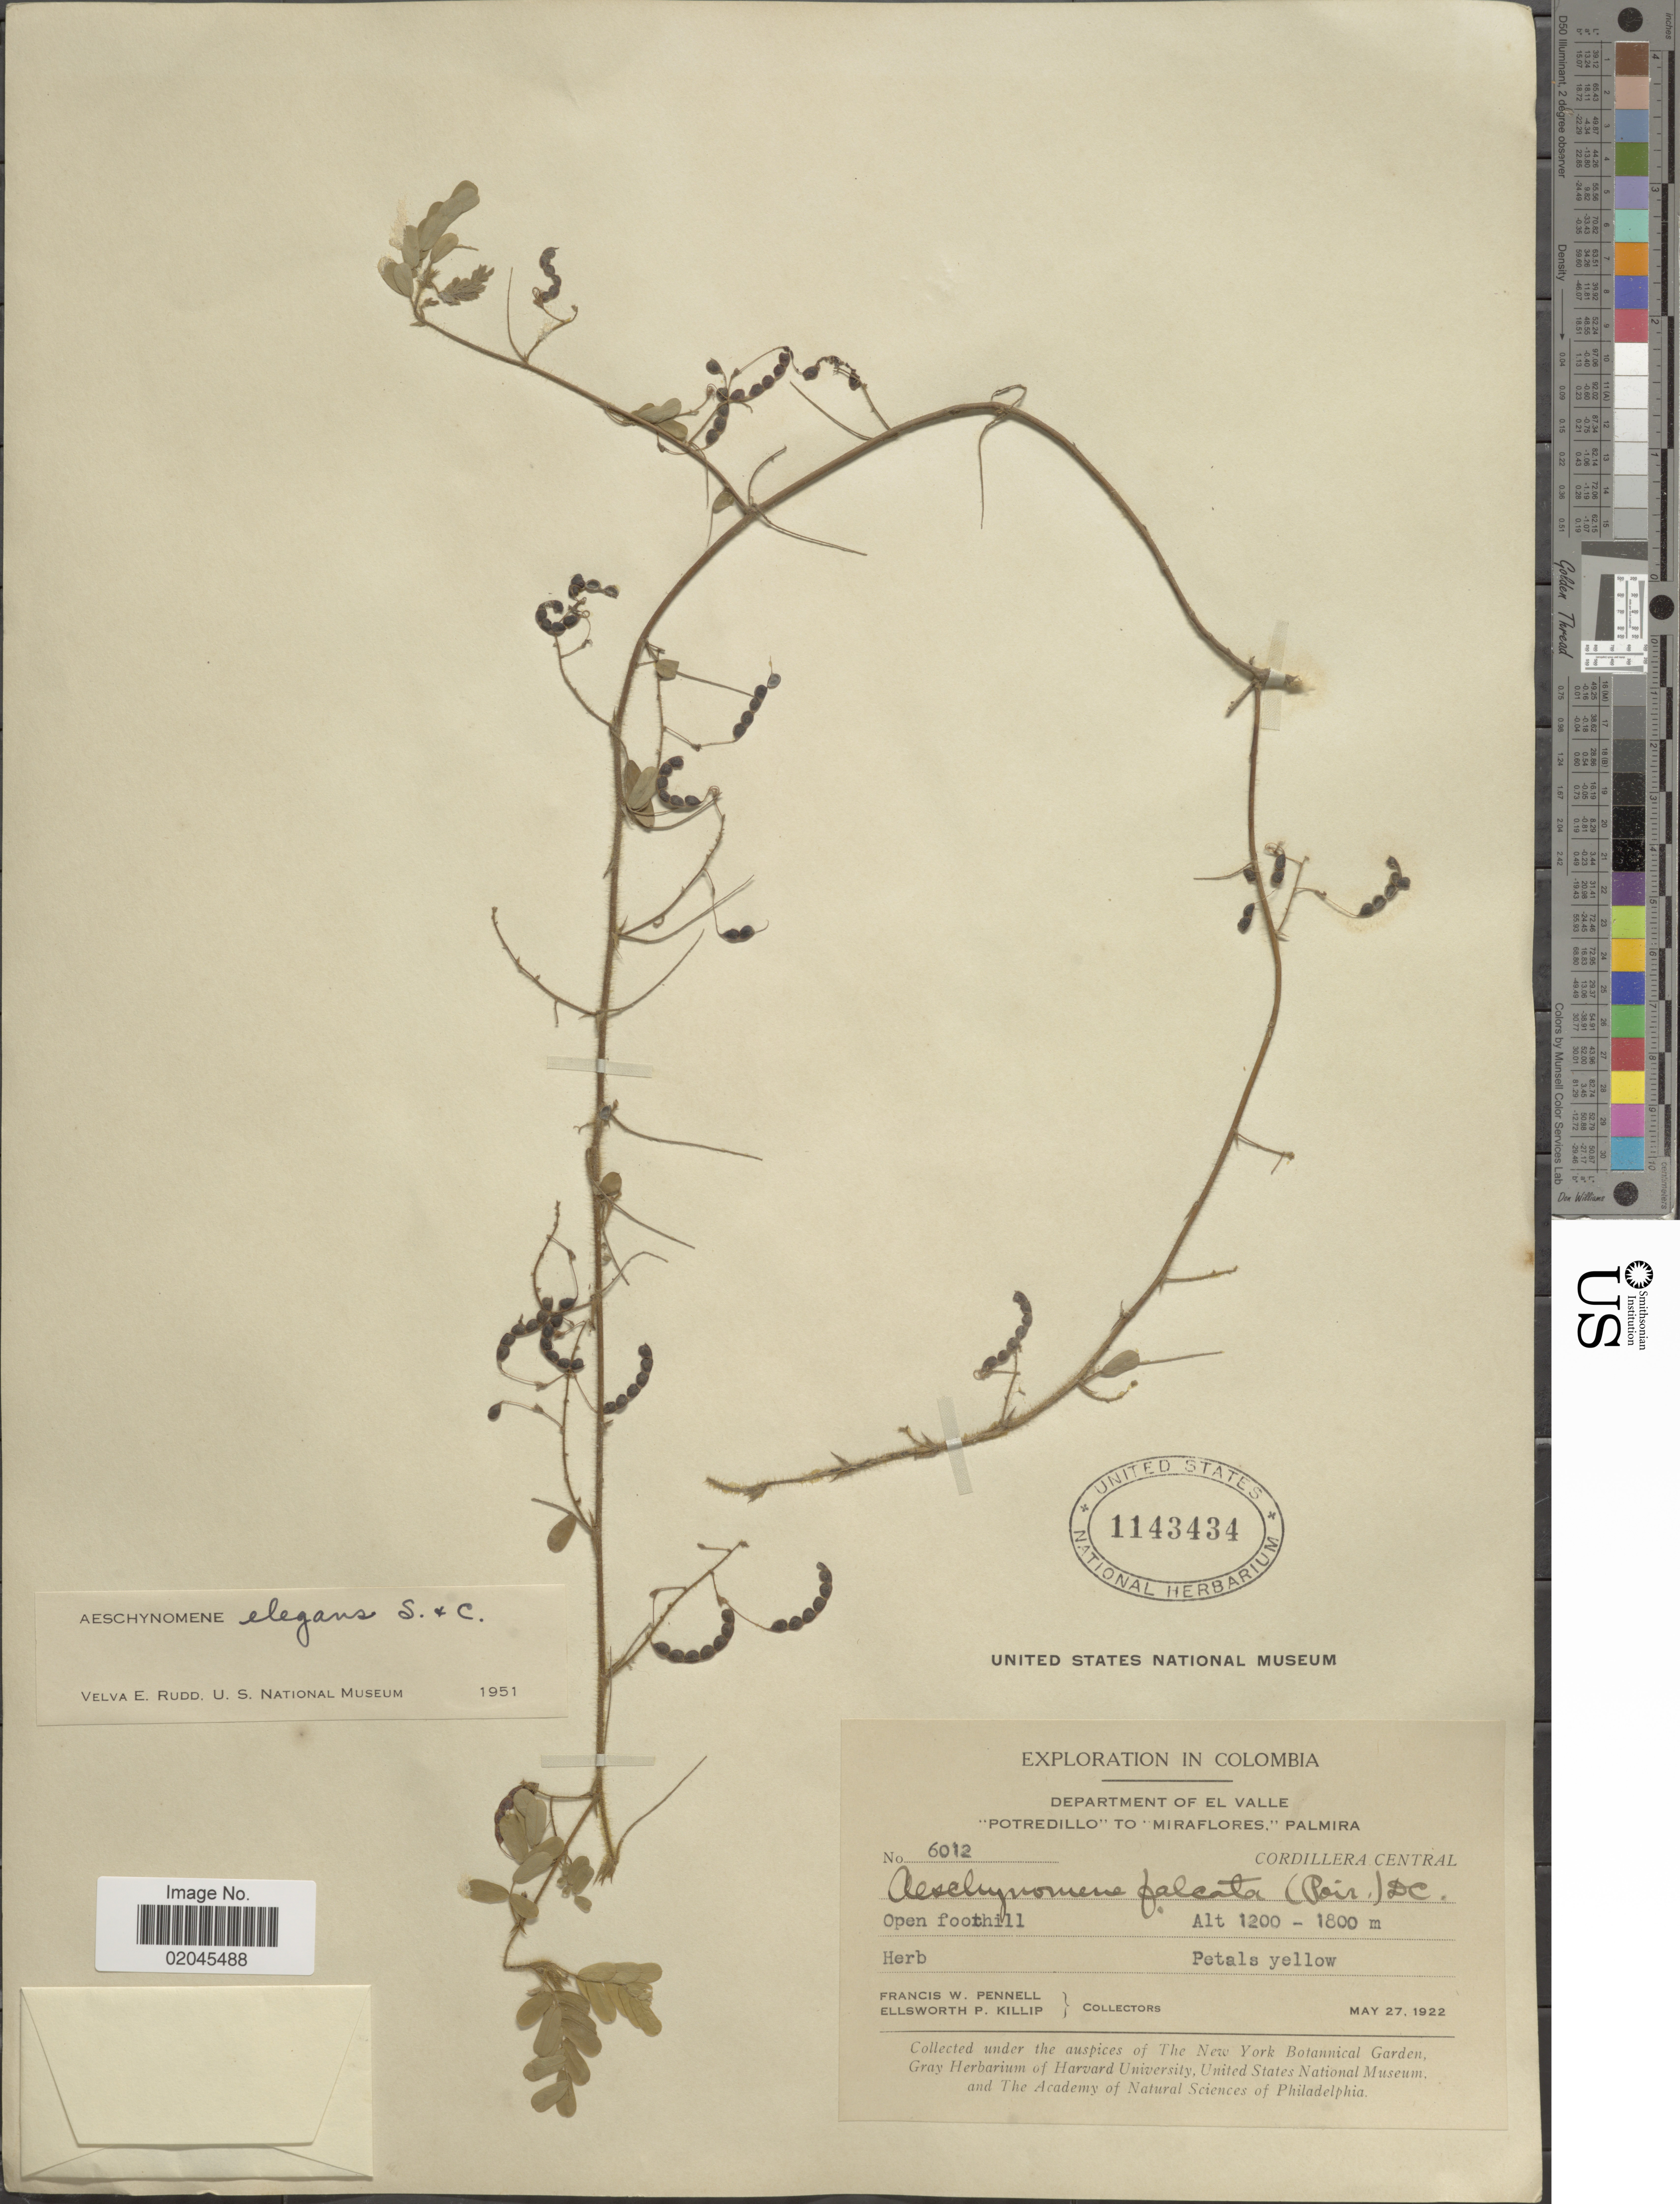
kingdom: Plantae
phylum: Tracheophyta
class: Magnoliopsida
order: Fabales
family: Fabaceae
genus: Aeschynomene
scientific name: Aeschynomene elegans var. elegans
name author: Cham. ex Schltdl.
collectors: F. W. Pennell & E. P. Killip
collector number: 6012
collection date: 1922-05-27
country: Colombia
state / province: Valle del Cauca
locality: Department of El Valle, Portodillo to Miraflores, Palmira, Cordillera Central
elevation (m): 1200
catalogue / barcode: US 1143434